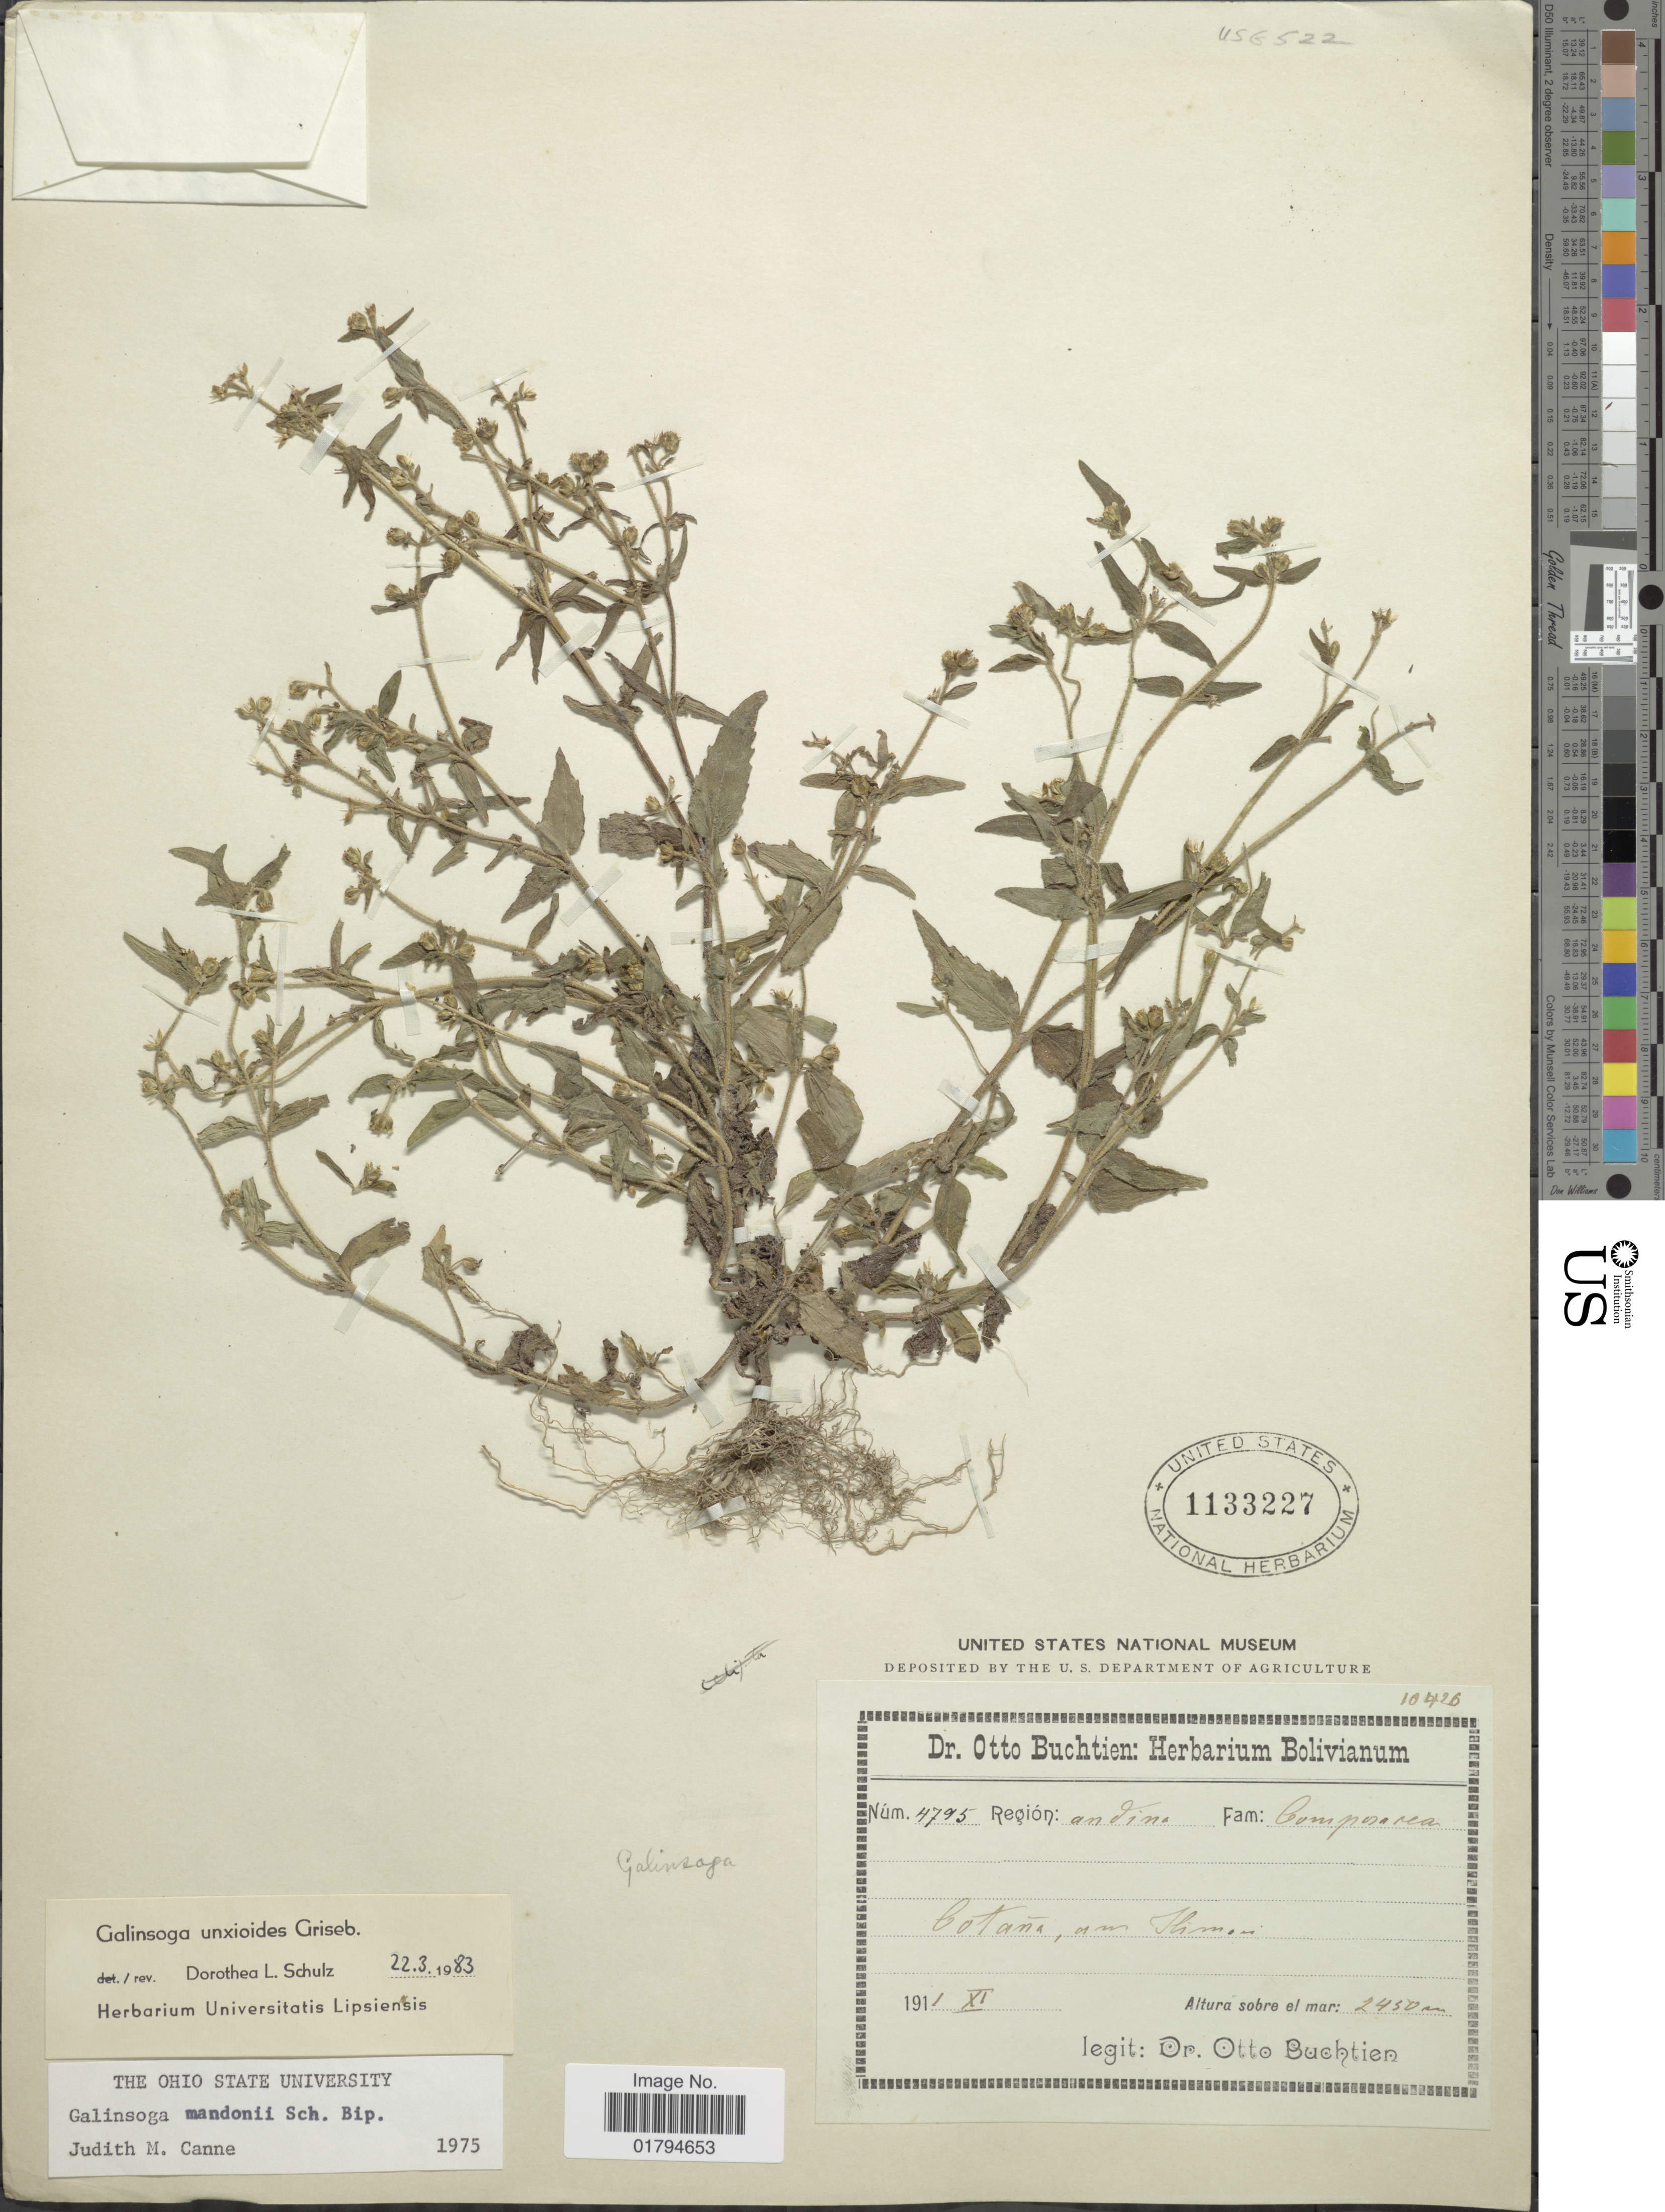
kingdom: Plantae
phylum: Tracheophyta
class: Magnoliopsida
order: Asterales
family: Asteraceae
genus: Galinsoga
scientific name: Galinsoga unxioides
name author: Griseb.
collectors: O. Buchtien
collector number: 4795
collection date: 1911-11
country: Bolivia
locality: Cotana, am Thimin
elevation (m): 2450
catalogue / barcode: US 1133227